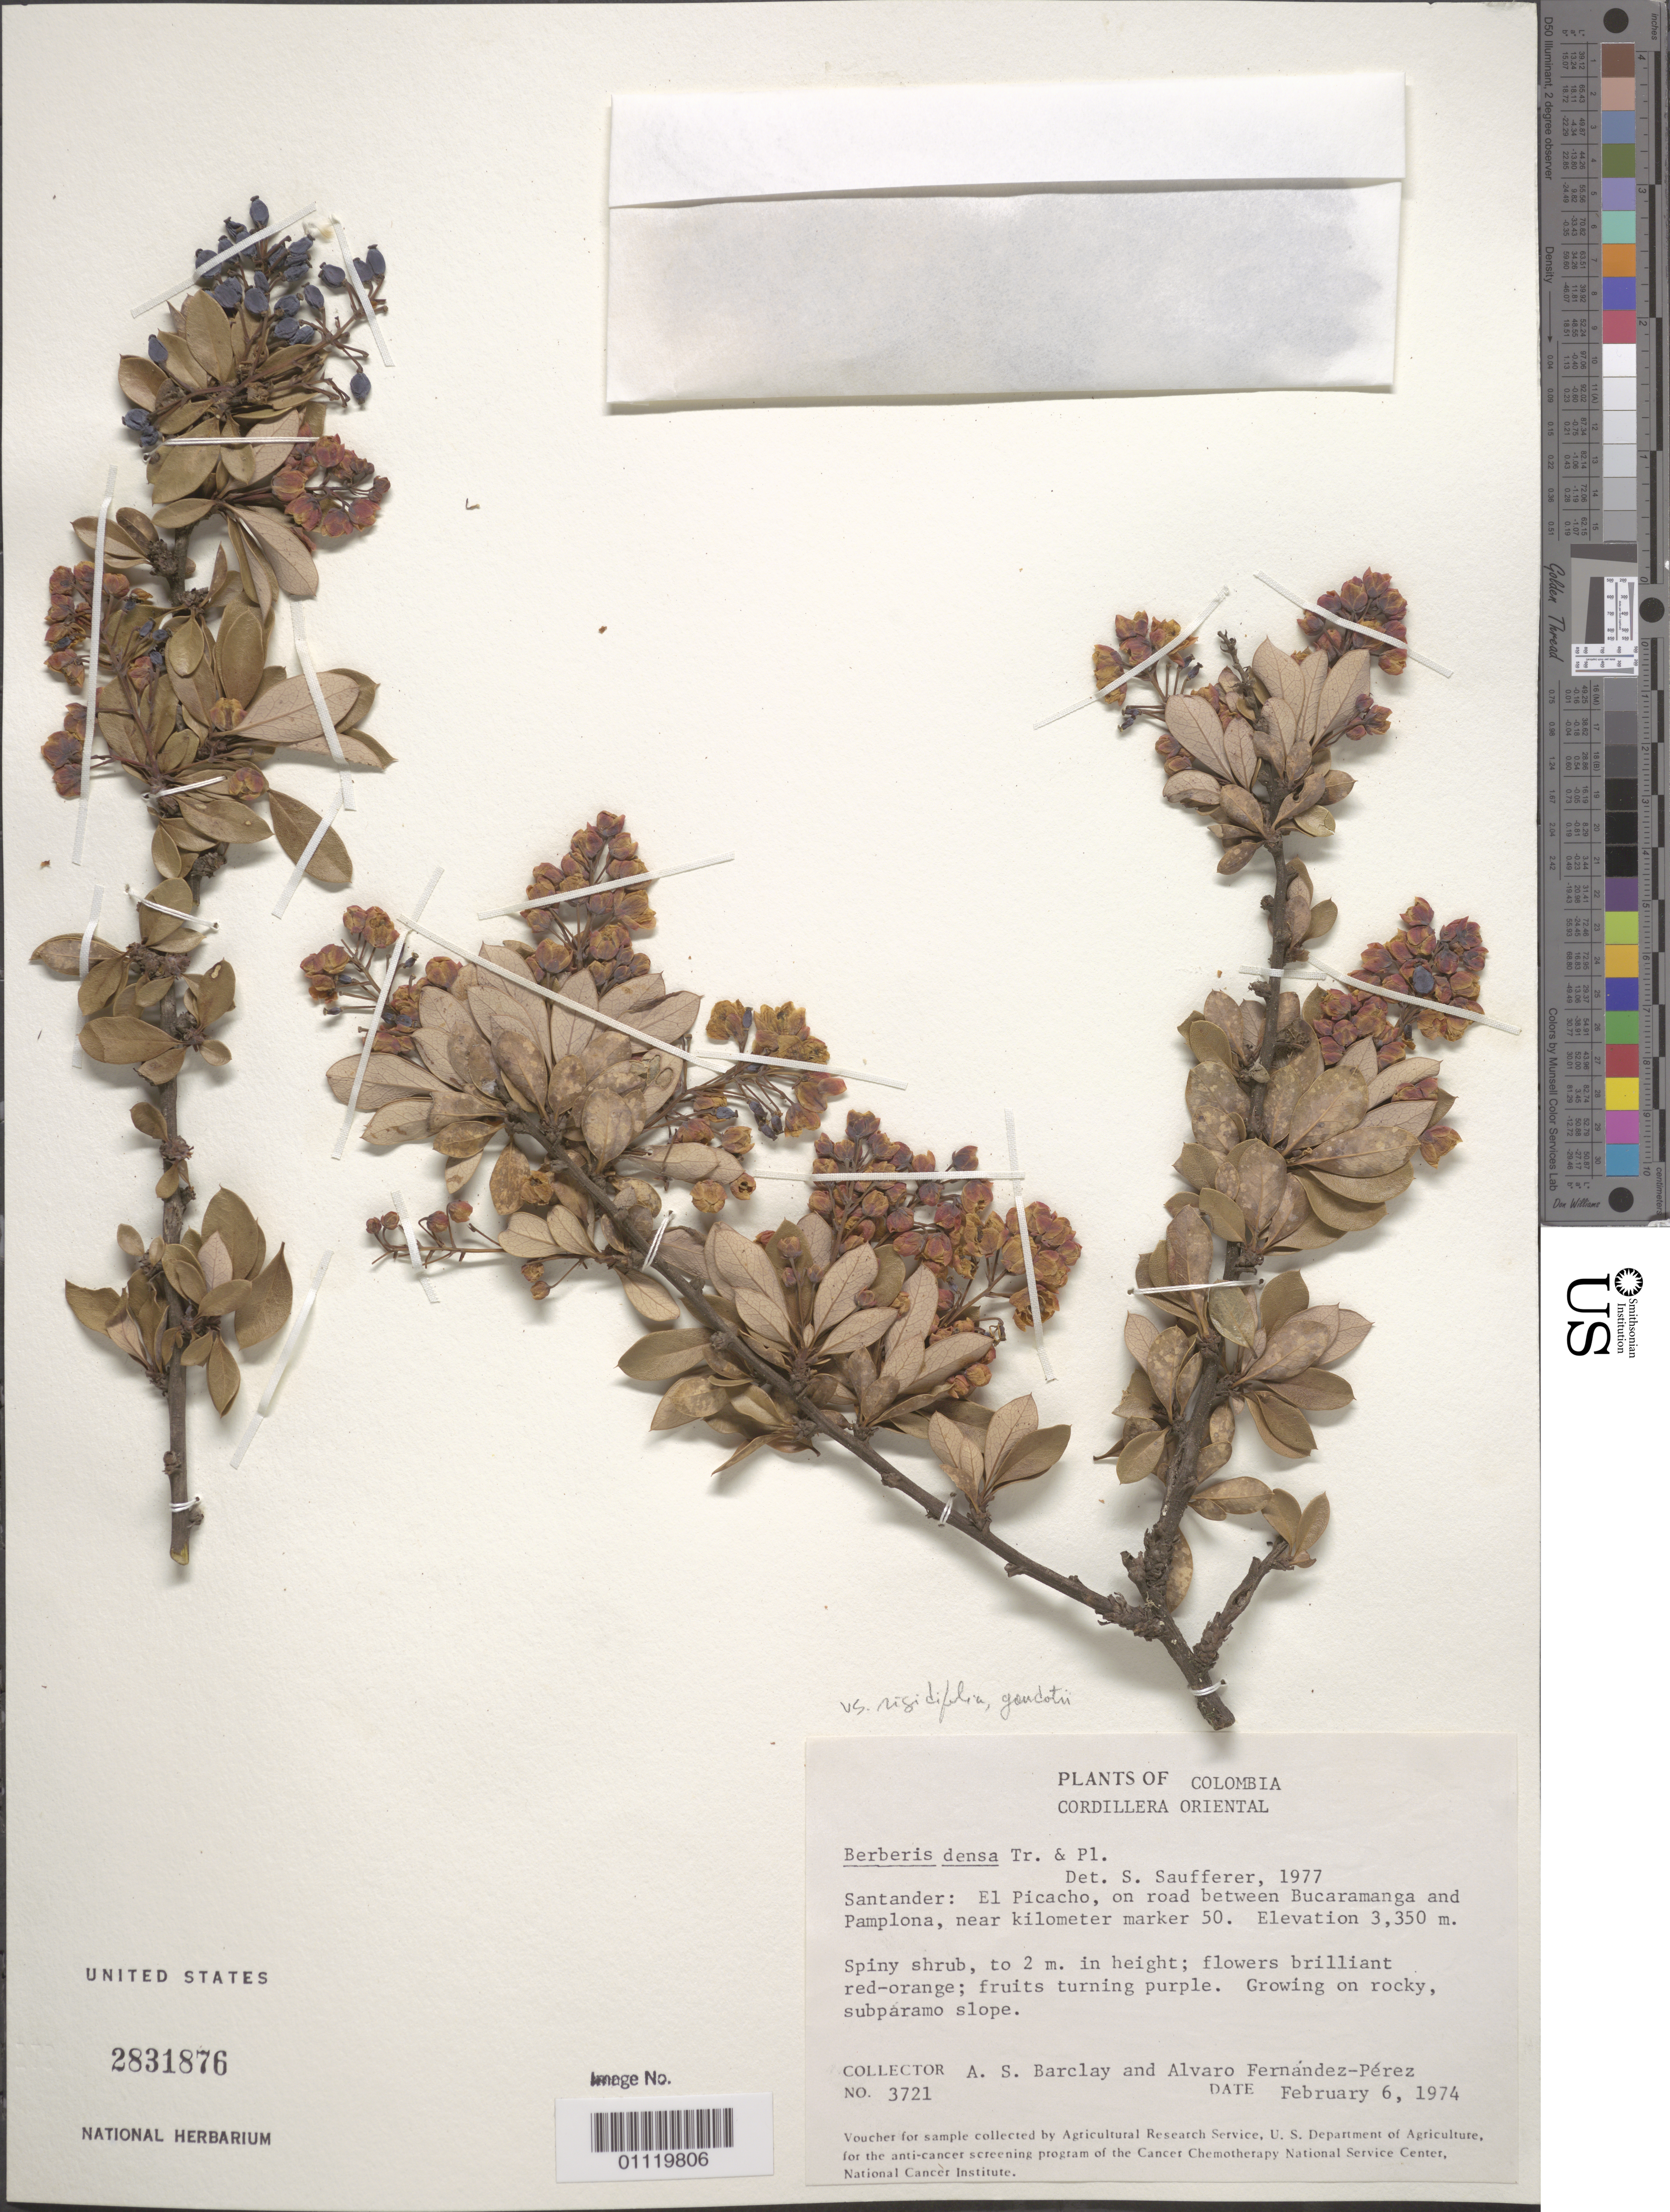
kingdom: Plantae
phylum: Tracheophyta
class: Magnoliopsida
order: Ranunculales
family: Berberidaceae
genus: Berberis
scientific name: Berberis densa Linden & Planch.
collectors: A. S. Barclay & A. Fernández-Pérez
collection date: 1974-02-06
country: Colombia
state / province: Santander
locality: El Picacho, on road between Buacaramanga and Pamplona, near kilometer marker 50. Growing on rocky, subparamo slope.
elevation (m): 3350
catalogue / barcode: US 2831876